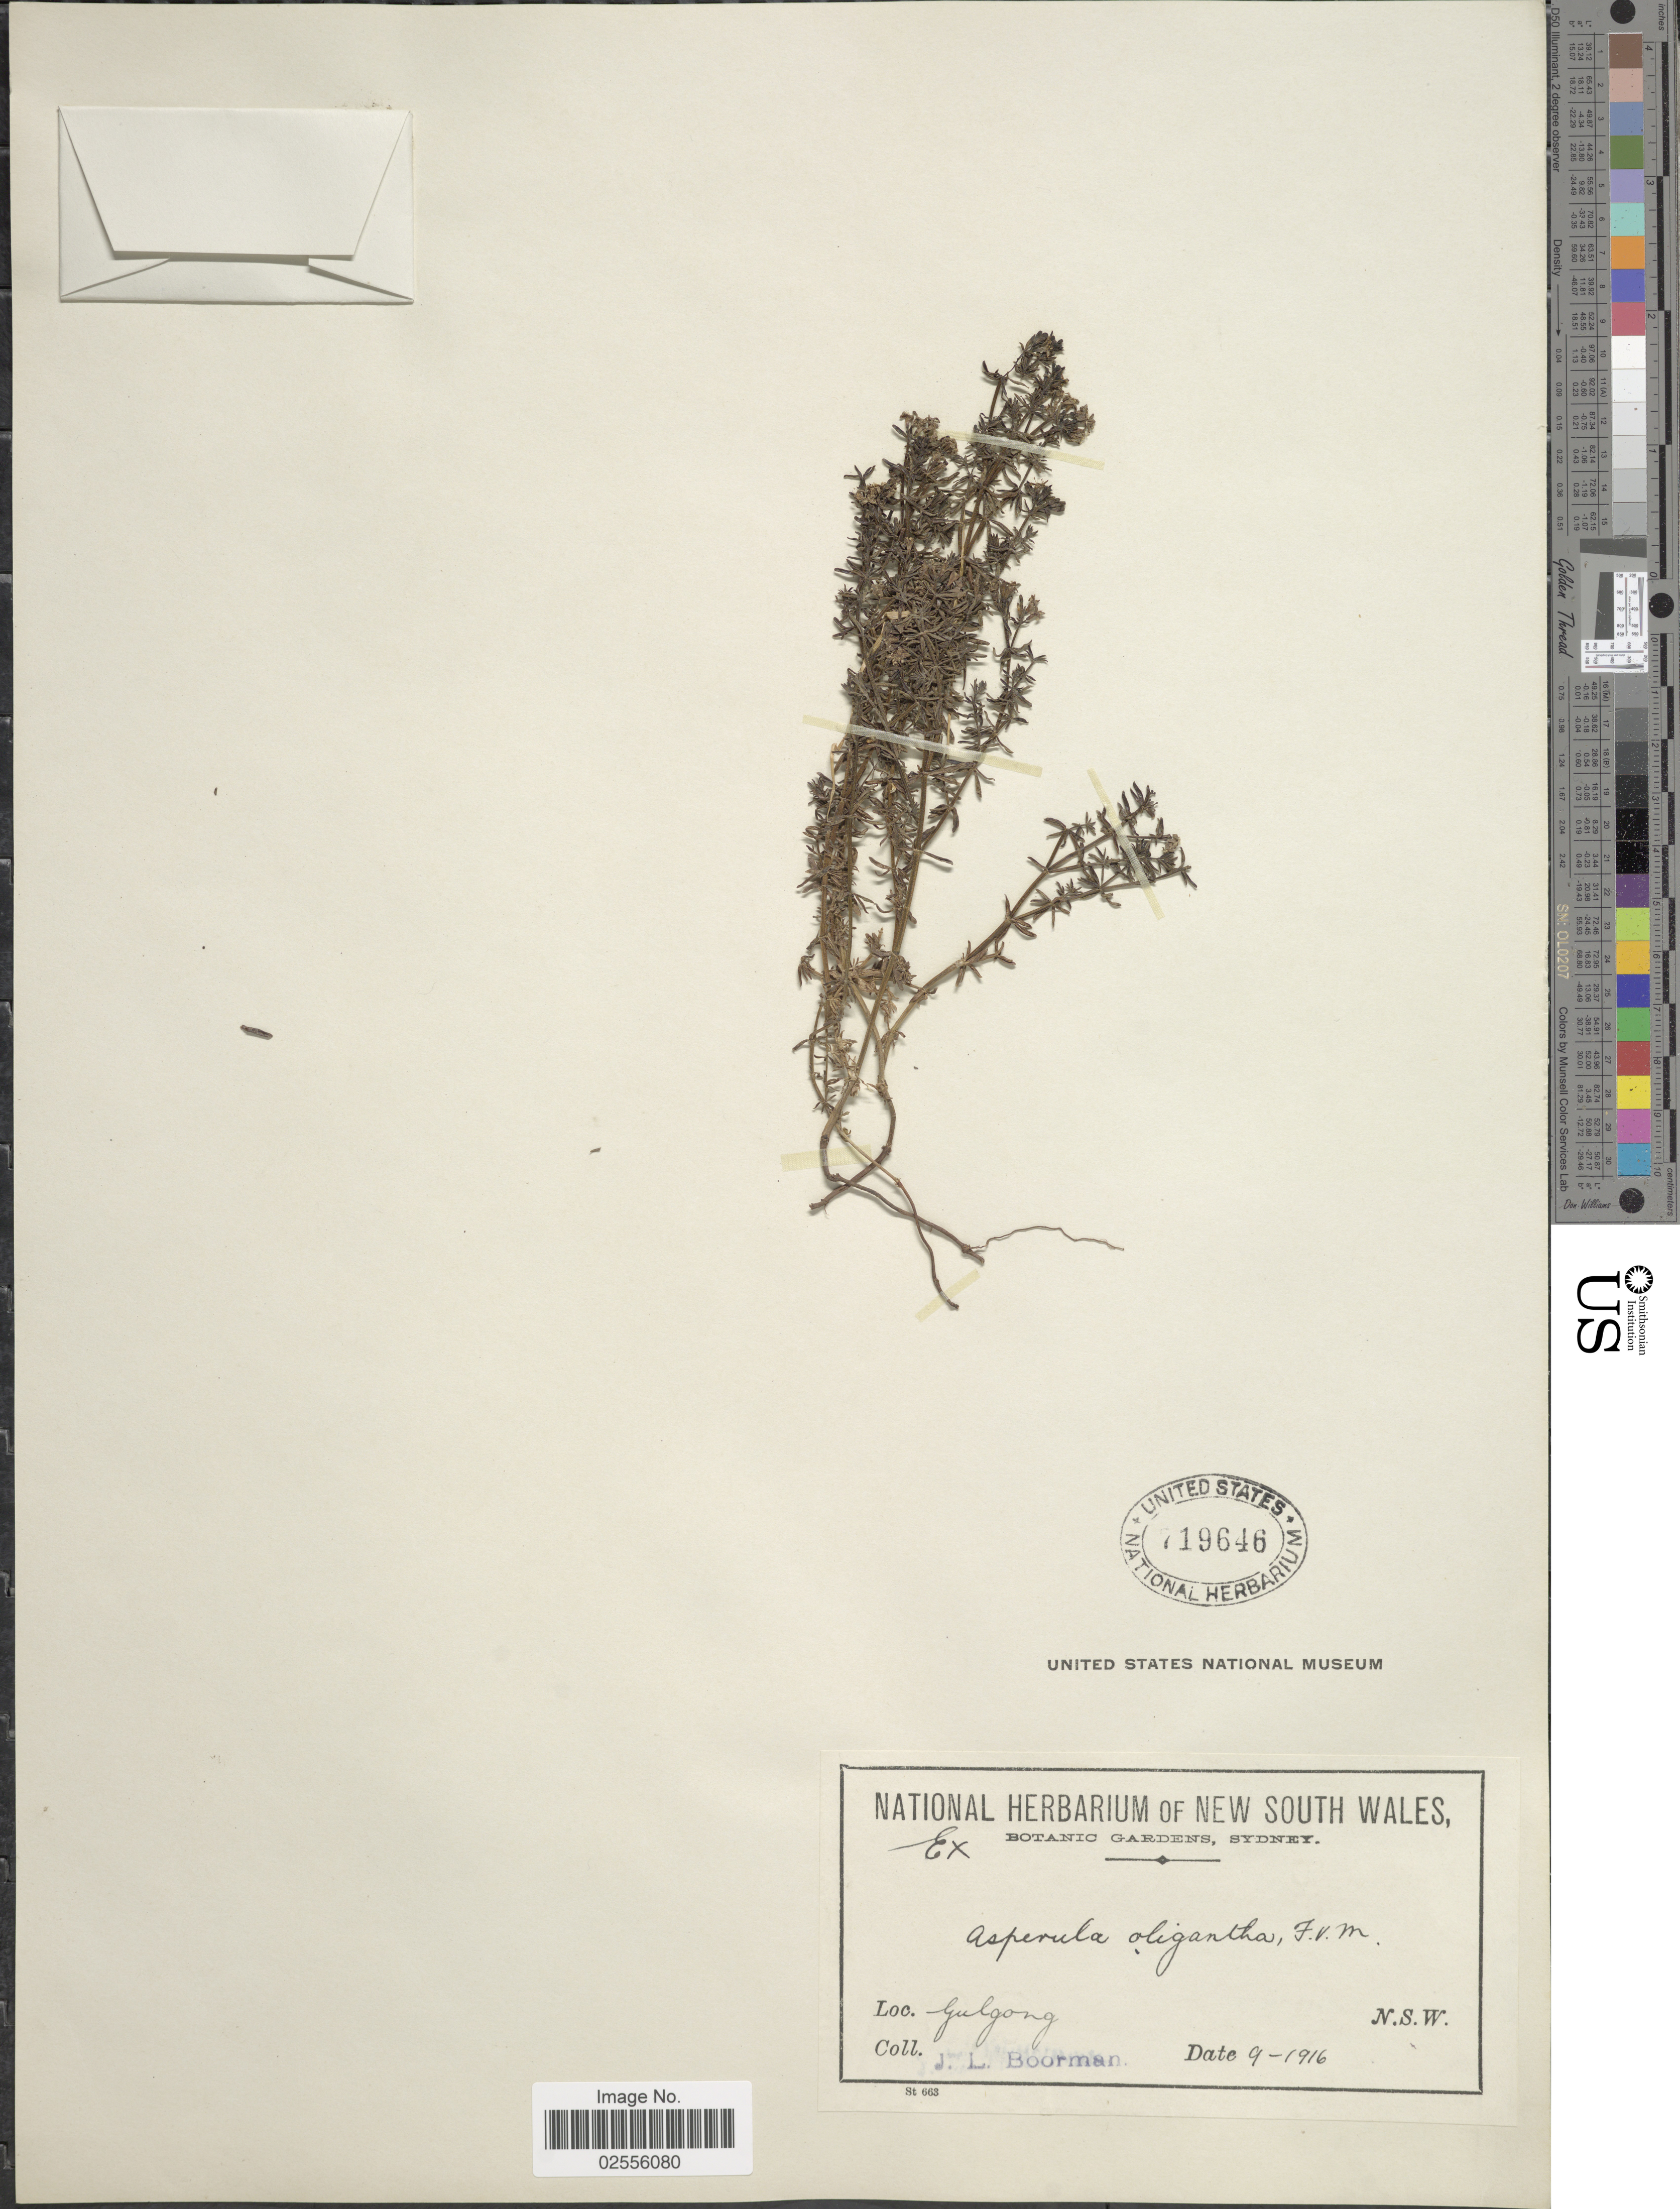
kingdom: Plantae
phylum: Tracheophyta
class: Magnoliopsida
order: Gentianales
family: Rubiaceae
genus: Asperula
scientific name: Asperula oligantha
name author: F. Muell. ex Miq.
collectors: J. Boorman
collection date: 1916-09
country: Australia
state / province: New South Wales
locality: Gulgong, N.S.W.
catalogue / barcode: US 719646